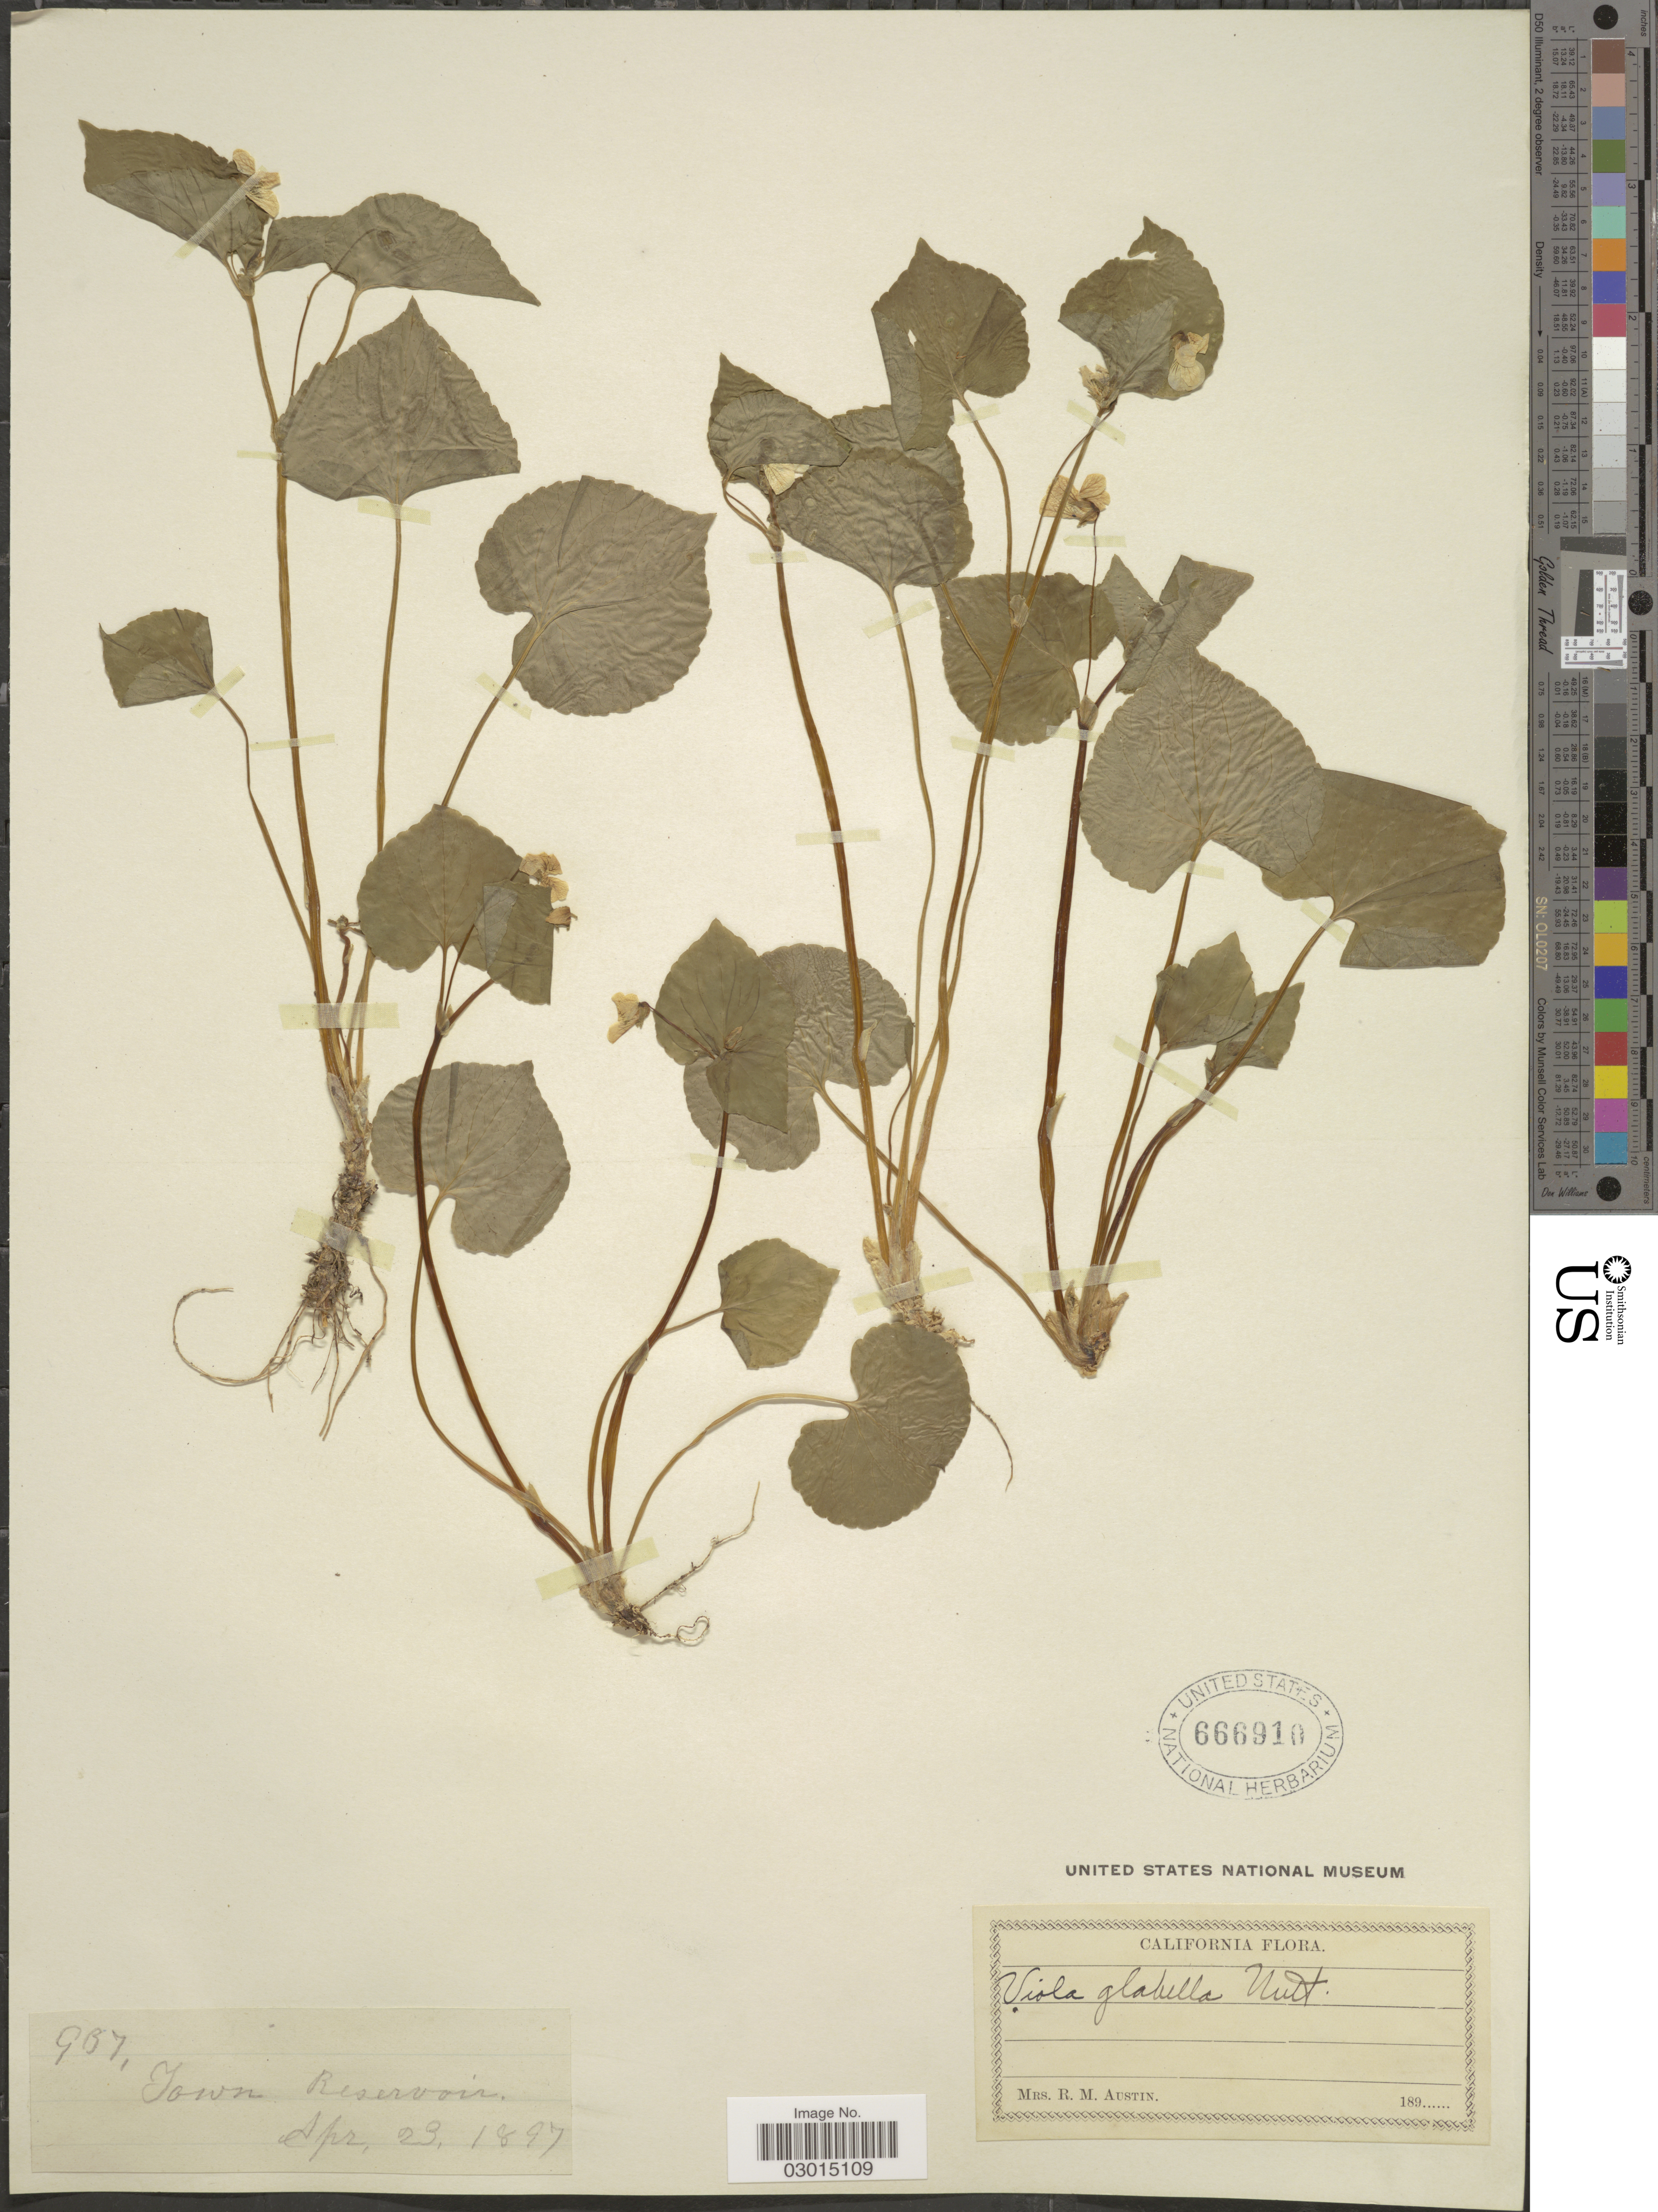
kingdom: Plantae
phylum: Tracheophyta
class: Magnoliopsida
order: Malpighiales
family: Violaceae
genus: Viola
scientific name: Viola glabella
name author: Nutt.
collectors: R. Austin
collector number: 937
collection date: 1897-04-23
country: United States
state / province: California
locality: Town Reservoir.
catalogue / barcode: US 666910